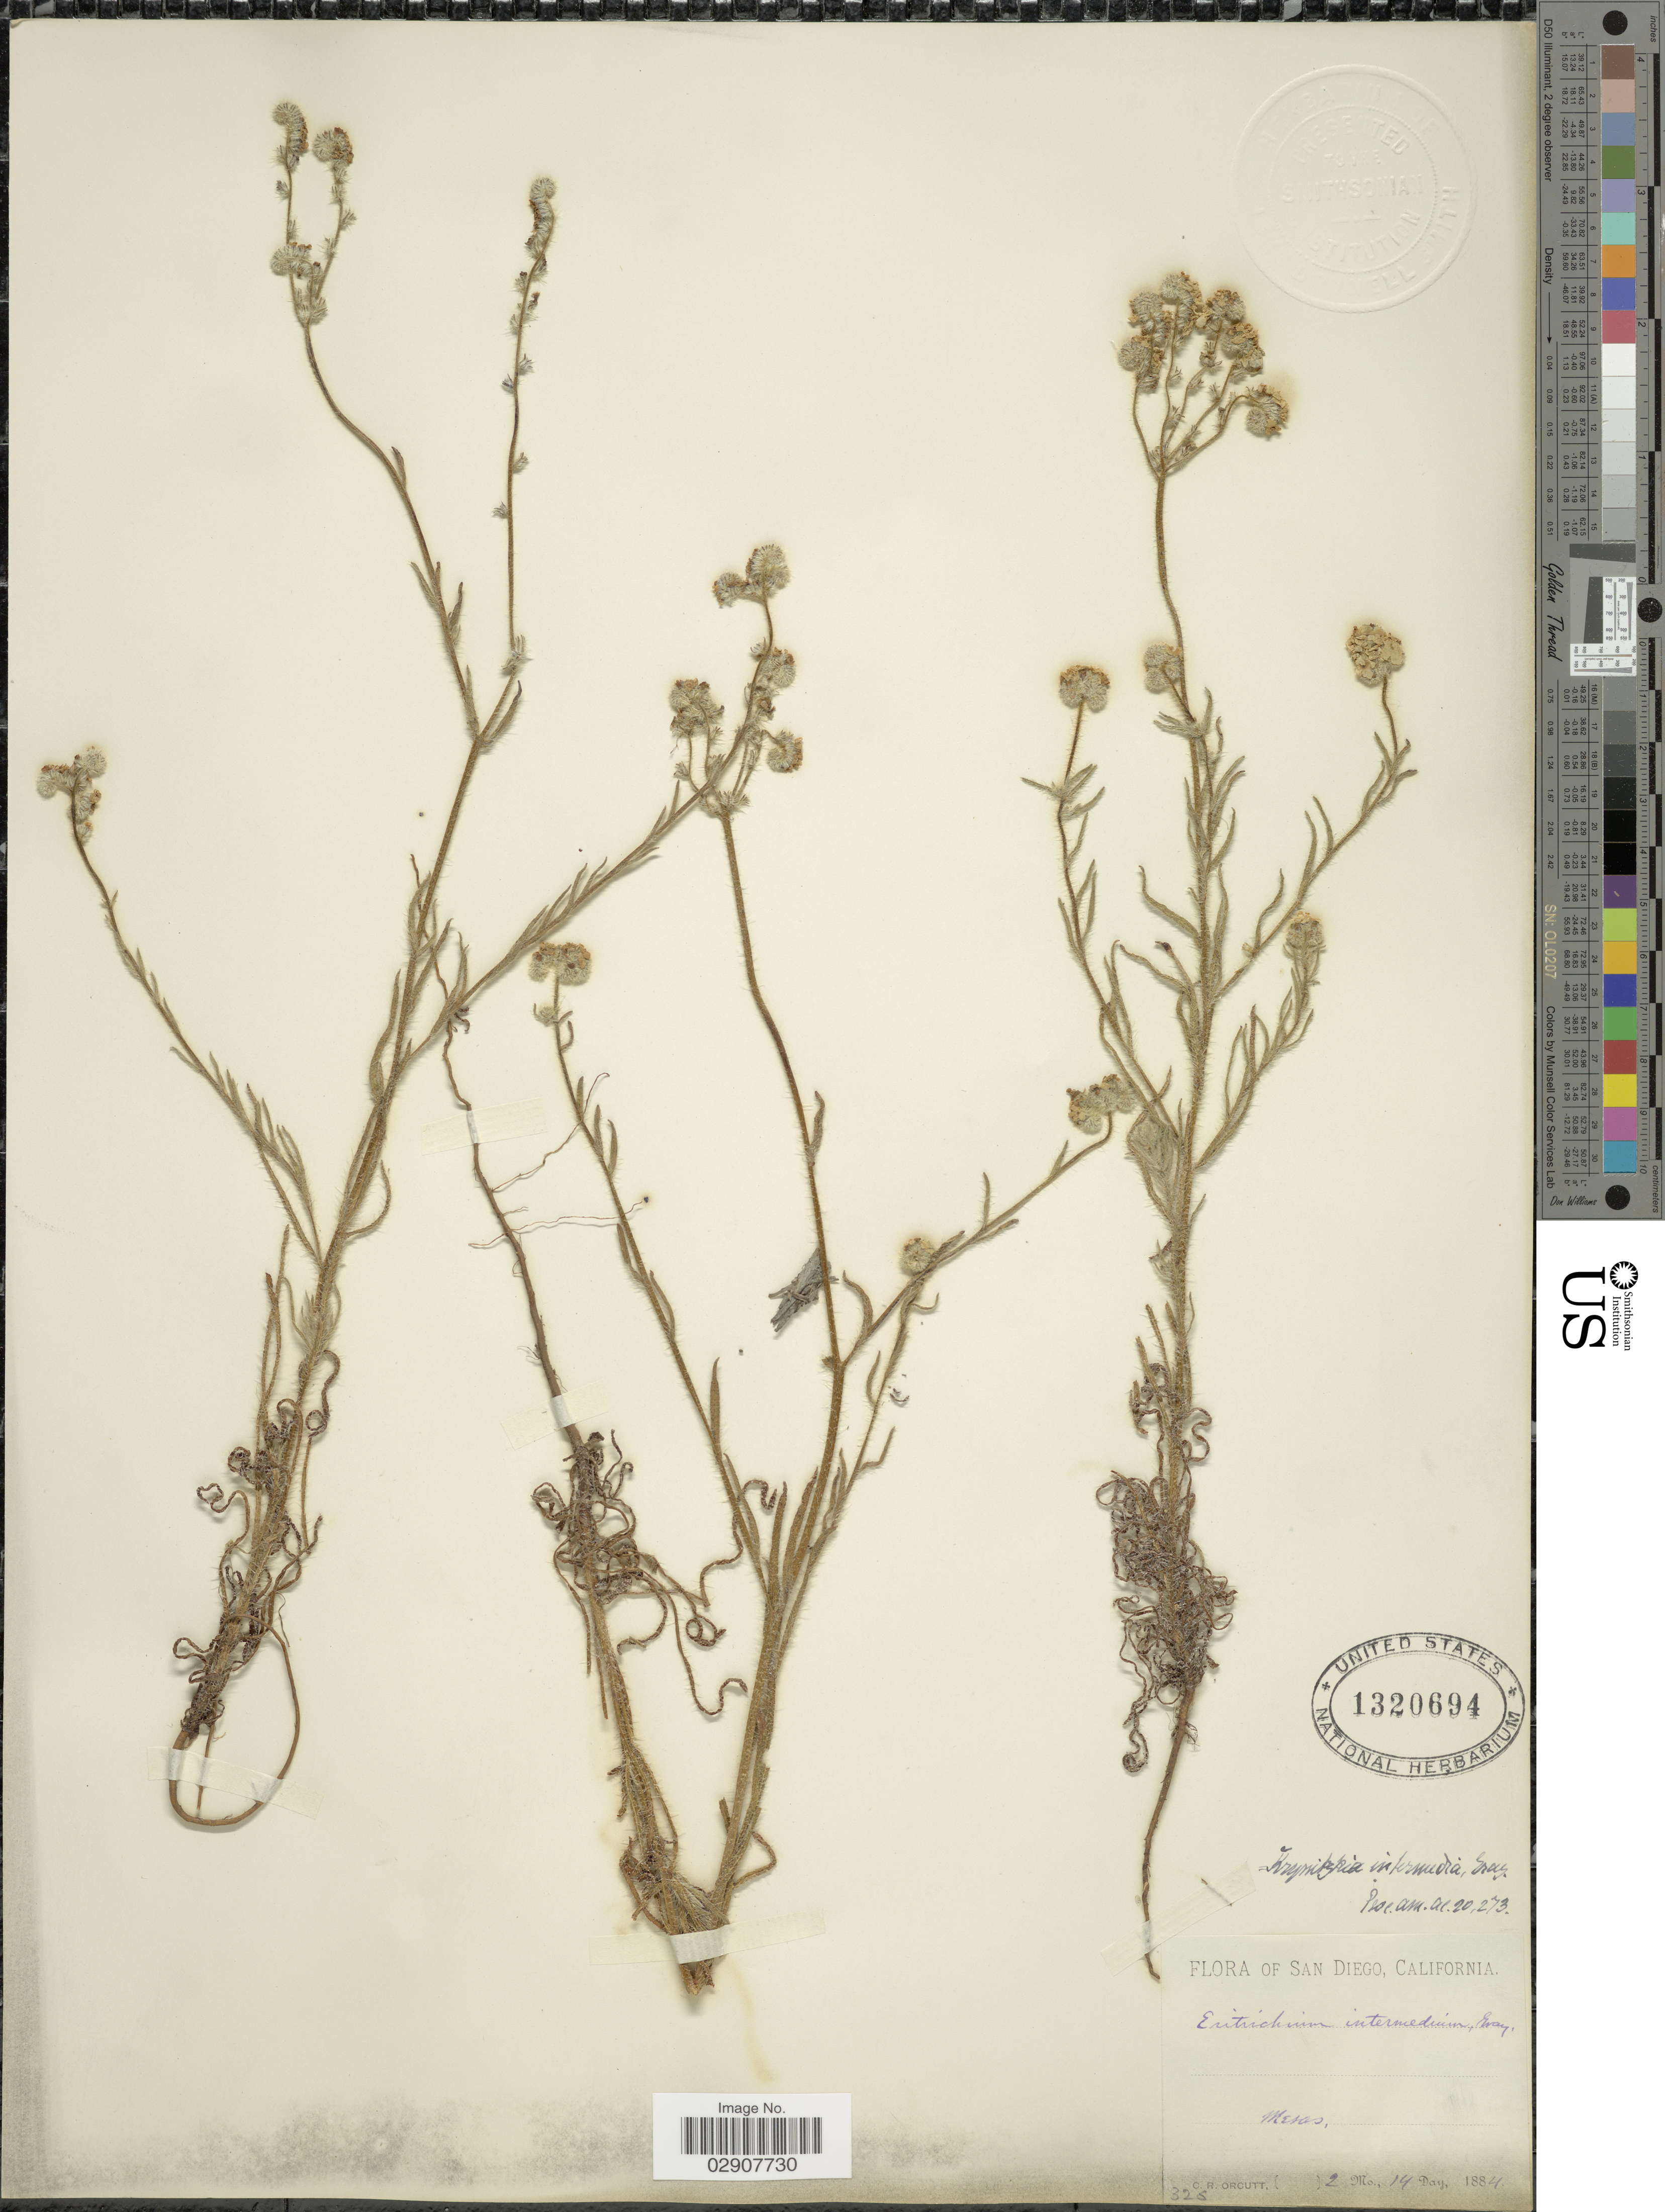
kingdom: Plantae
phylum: Tracheophyta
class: Magnoliopsida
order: Boraginales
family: Boraginaceae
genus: Cryptantha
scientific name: Cryptantha intermedia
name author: (A. Gray) Greene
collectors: C. R. Orcutt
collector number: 325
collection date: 1884-02-14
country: United States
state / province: California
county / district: San Diego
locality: San Diego, Mesas.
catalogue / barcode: US 1320694